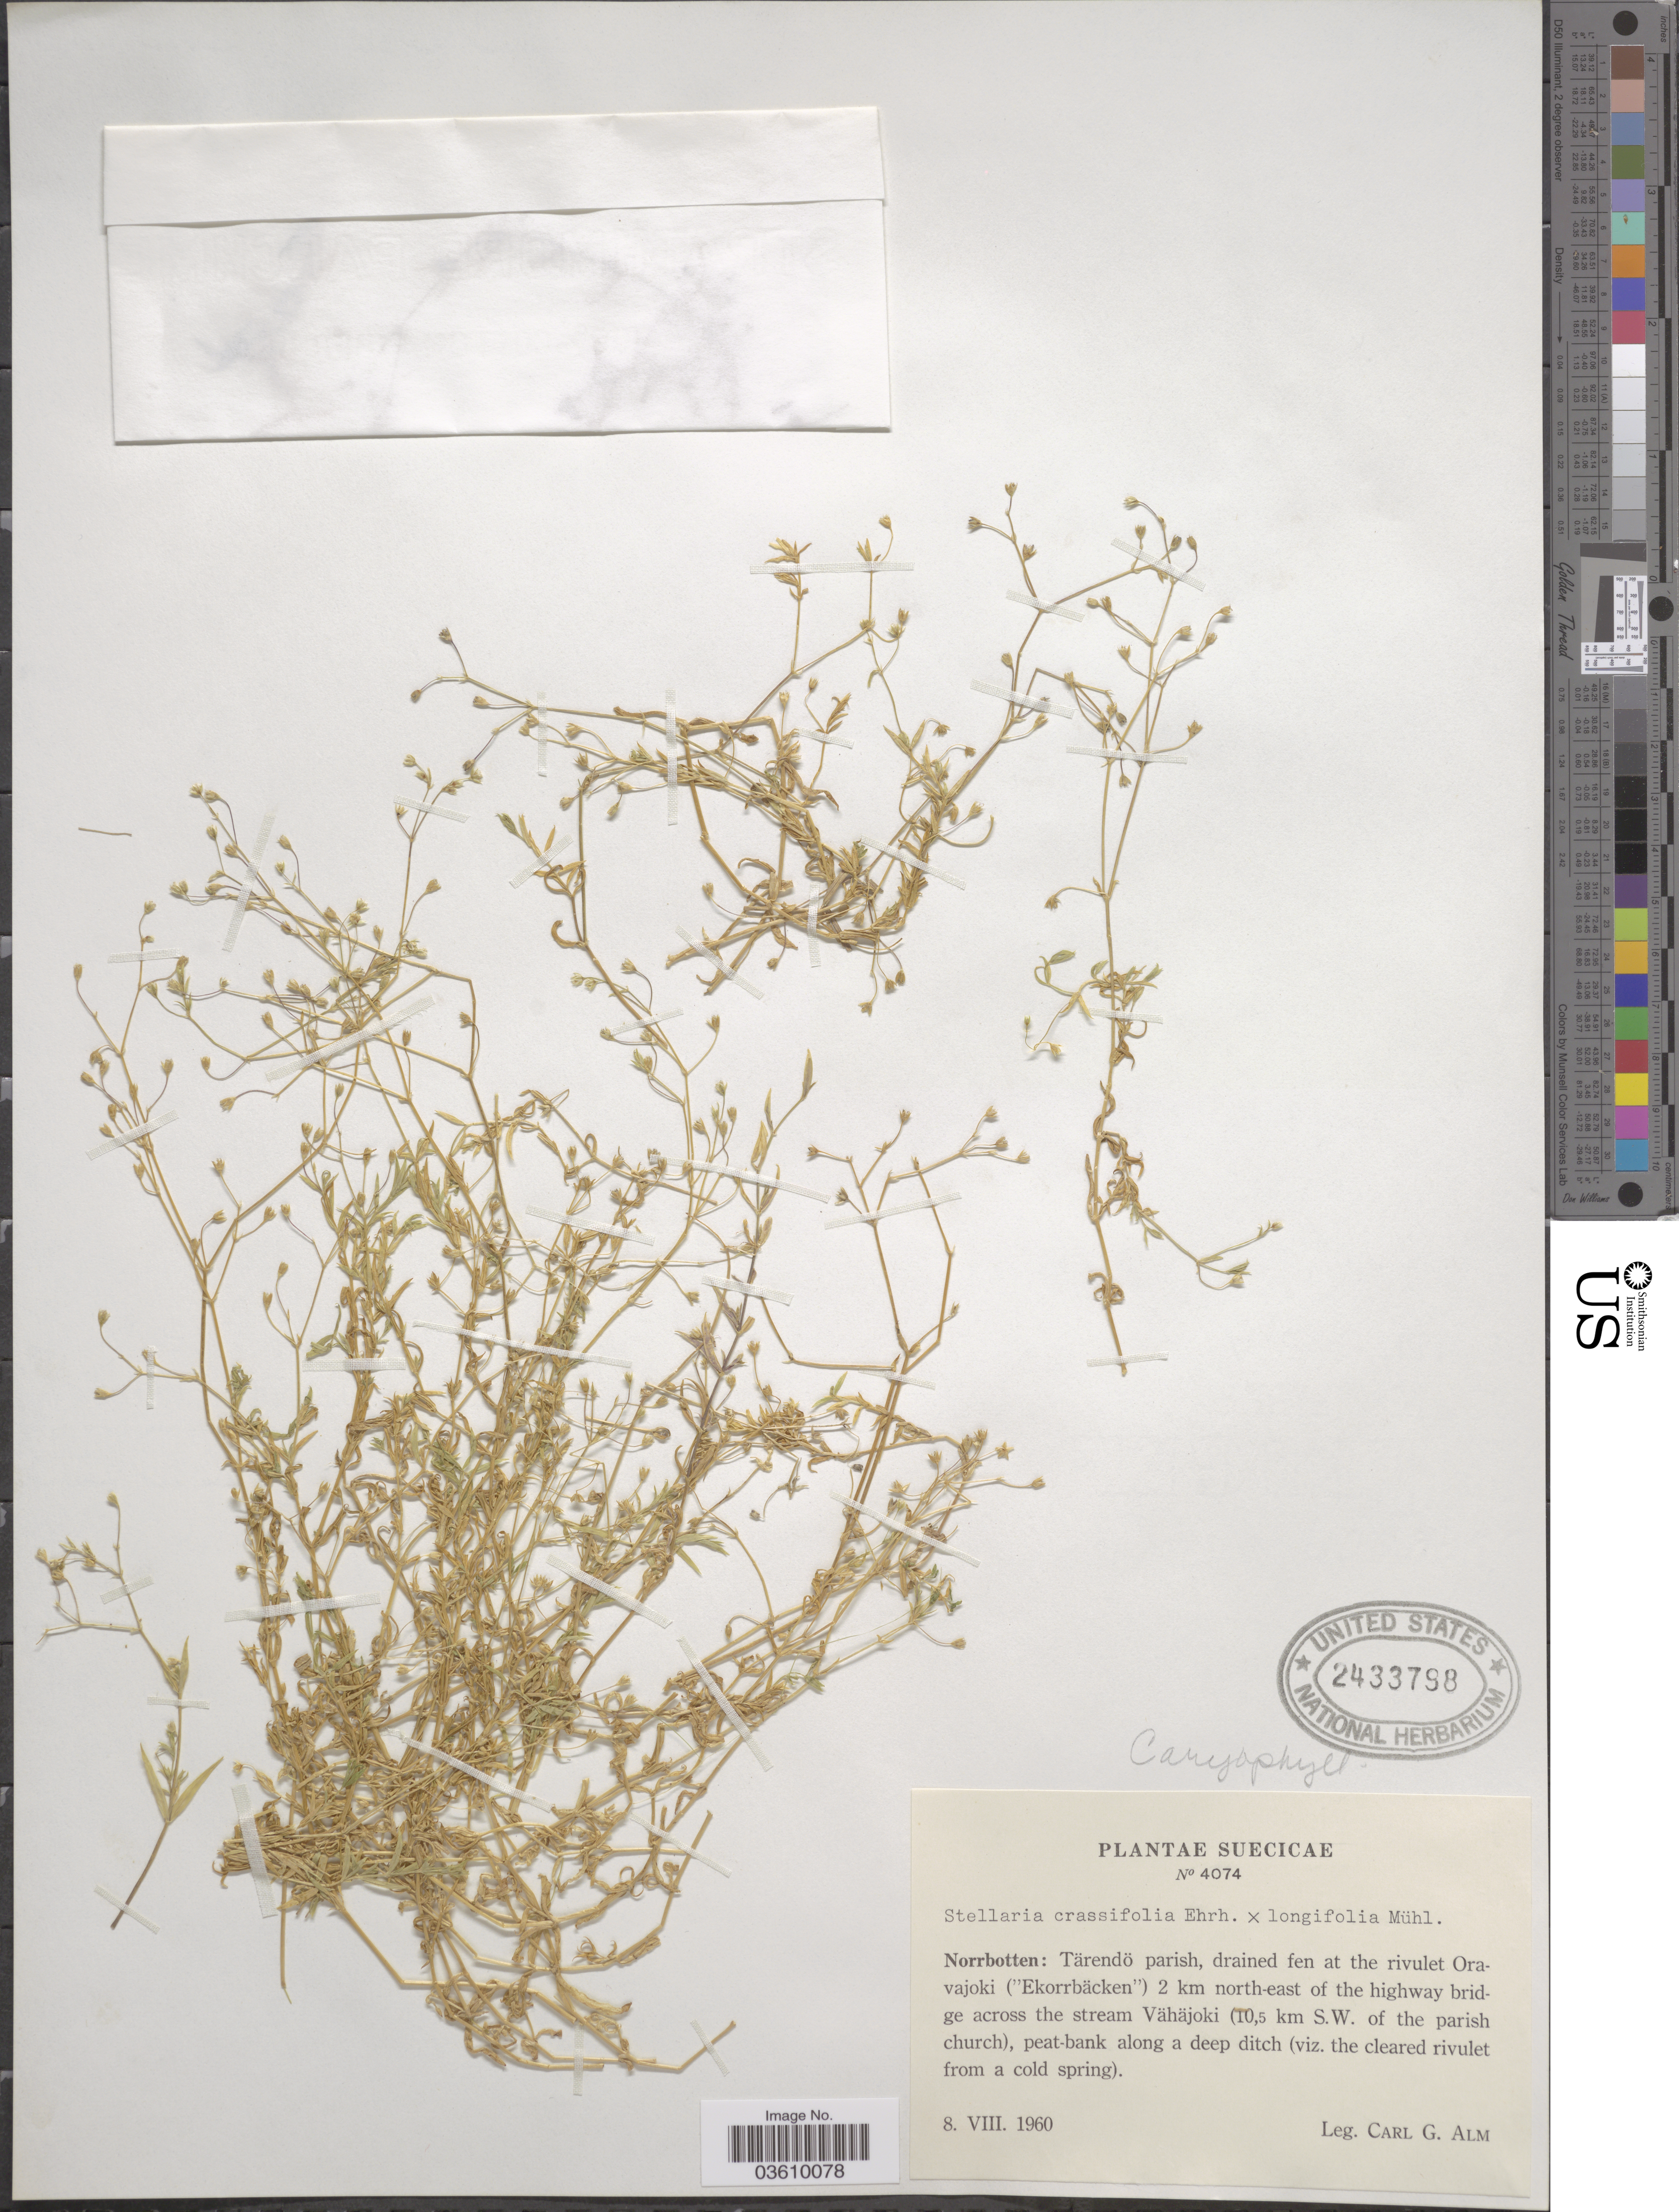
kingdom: Plantae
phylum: Tracheophyta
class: Magnoliopsida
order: Caryophyllales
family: Caryophyllaceae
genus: Stellaria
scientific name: Stellaria crassifolia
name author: Ehrh.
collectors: C. G. Alm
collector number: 4074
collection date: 1960-08-08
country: Sweden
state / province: Norrbotten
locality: Suecicae. Norrbotten: Tärendö parish, drained fen at the rivulet Oravajoki ("Ekorrbäcken") 2 km north-east of the highway bridge across the stream Vähäjoki (10,5 km S.W. of the parish church).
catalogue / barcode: US 2433798